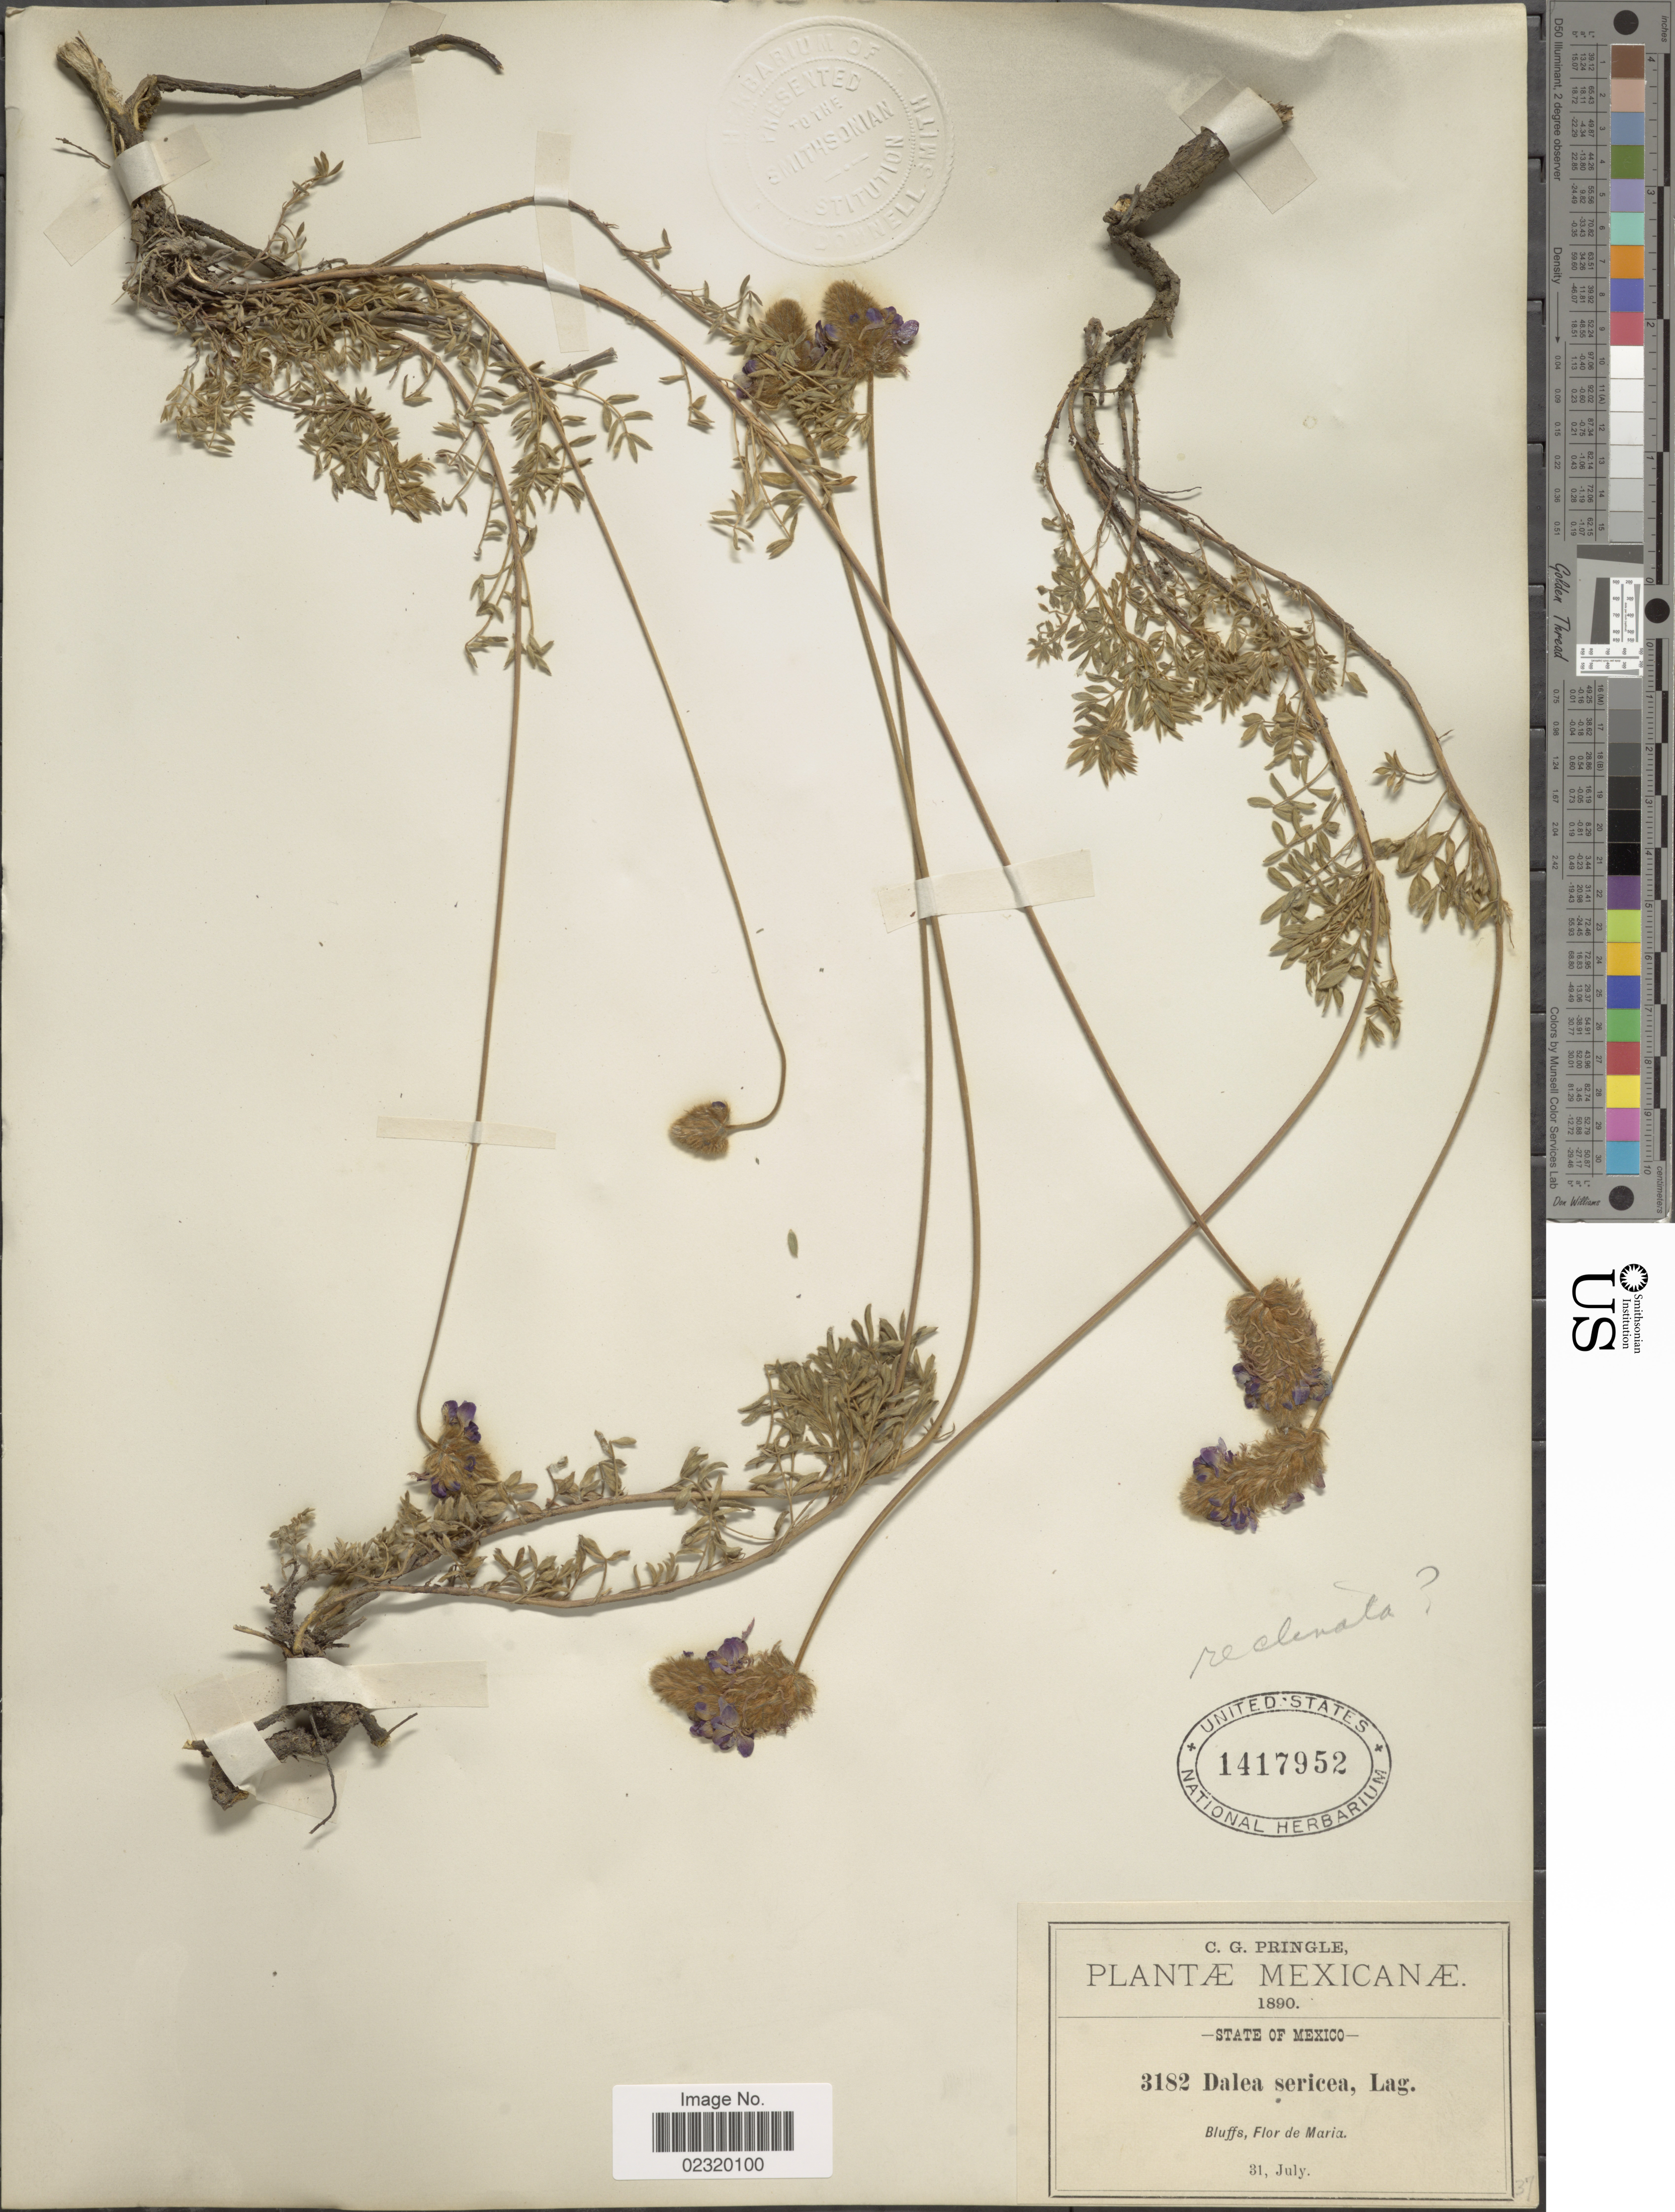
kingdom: Plantae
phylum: Tracheophyta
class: Magnoliopsida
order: Fabales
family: Fabaceae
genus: Dalea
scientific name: Dalea sericea var. sericea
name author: Lag.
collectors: C. G. Pringle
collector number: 3182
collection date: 1890-07-31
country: Mexico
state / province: México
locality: Flor de Maria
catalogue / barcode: US 1417952